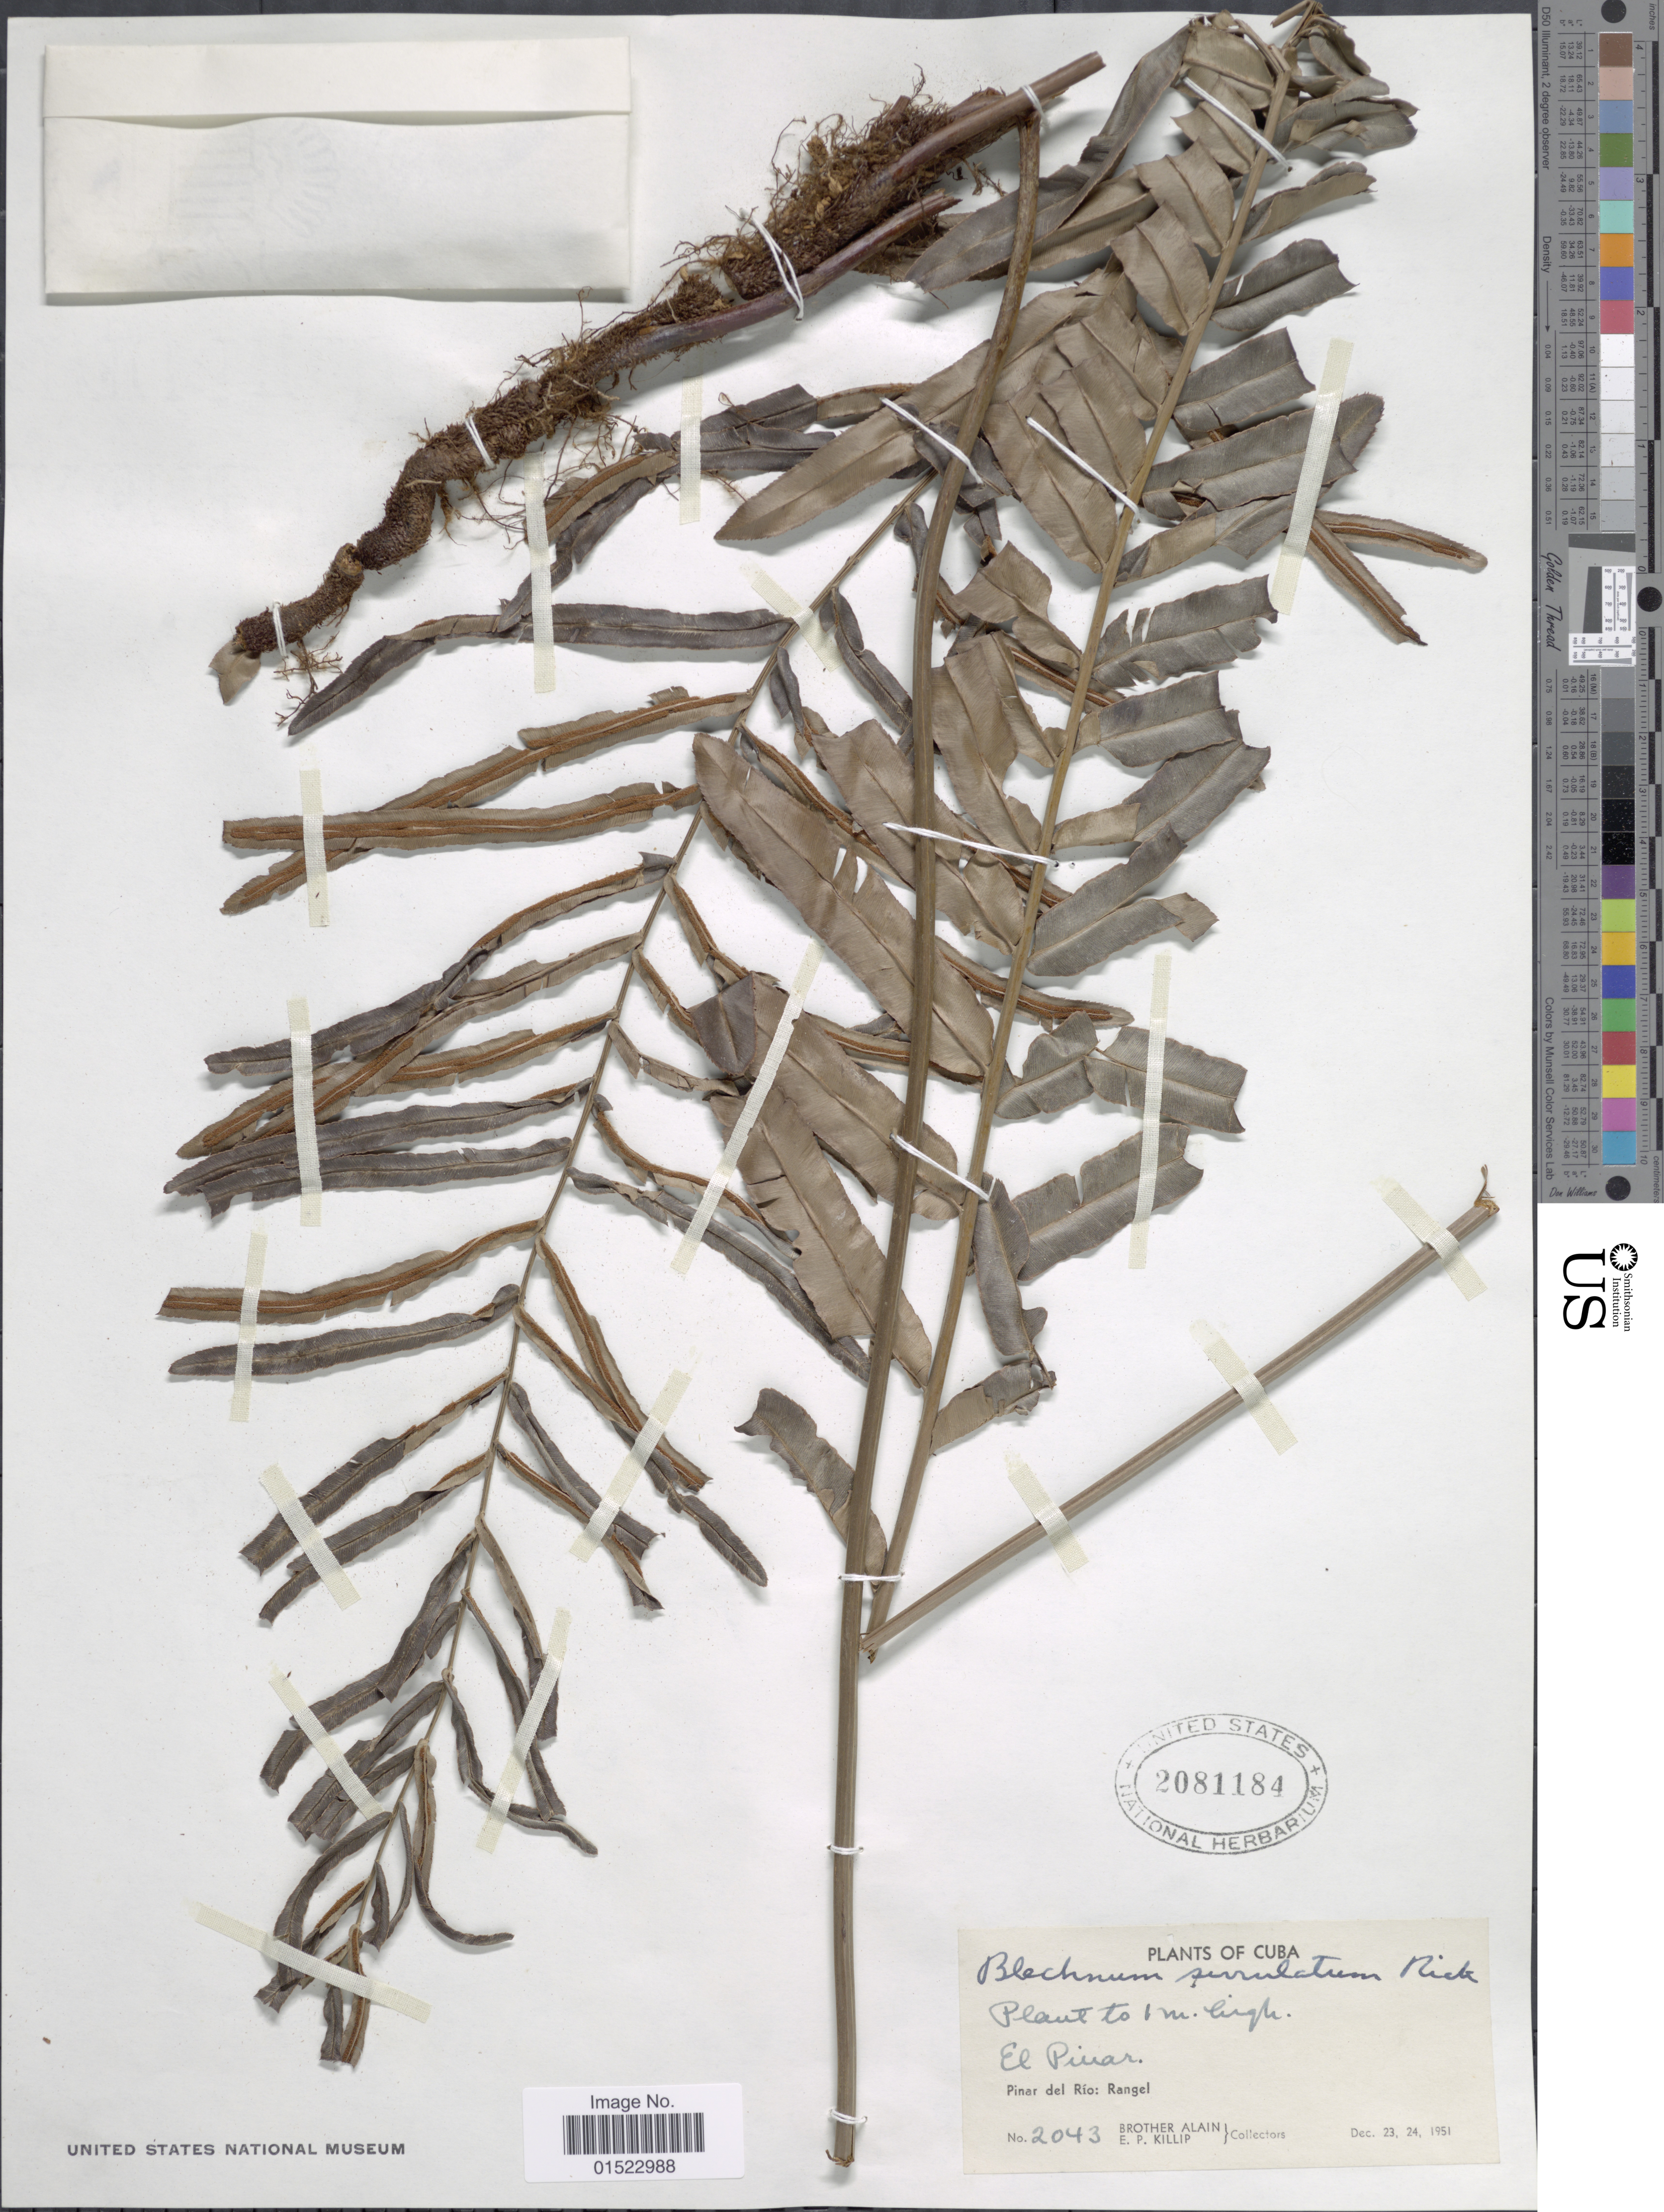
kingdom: Plantae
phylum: Tracheophyta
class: Polypodiopsida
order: Polypodiales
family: Blechnaceae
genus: Telmatoblechnum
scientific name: Telmatoblechnum serrulatum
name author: (Rich.) Perrie et al.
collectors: Bro. Alain - DO NOT USE & E. P. Killip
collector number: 2043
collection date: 1951-12-23/1951-12-24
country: Cuba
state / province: Pinar del Río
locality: Rangel, El Pinar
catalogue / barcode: US 2081184